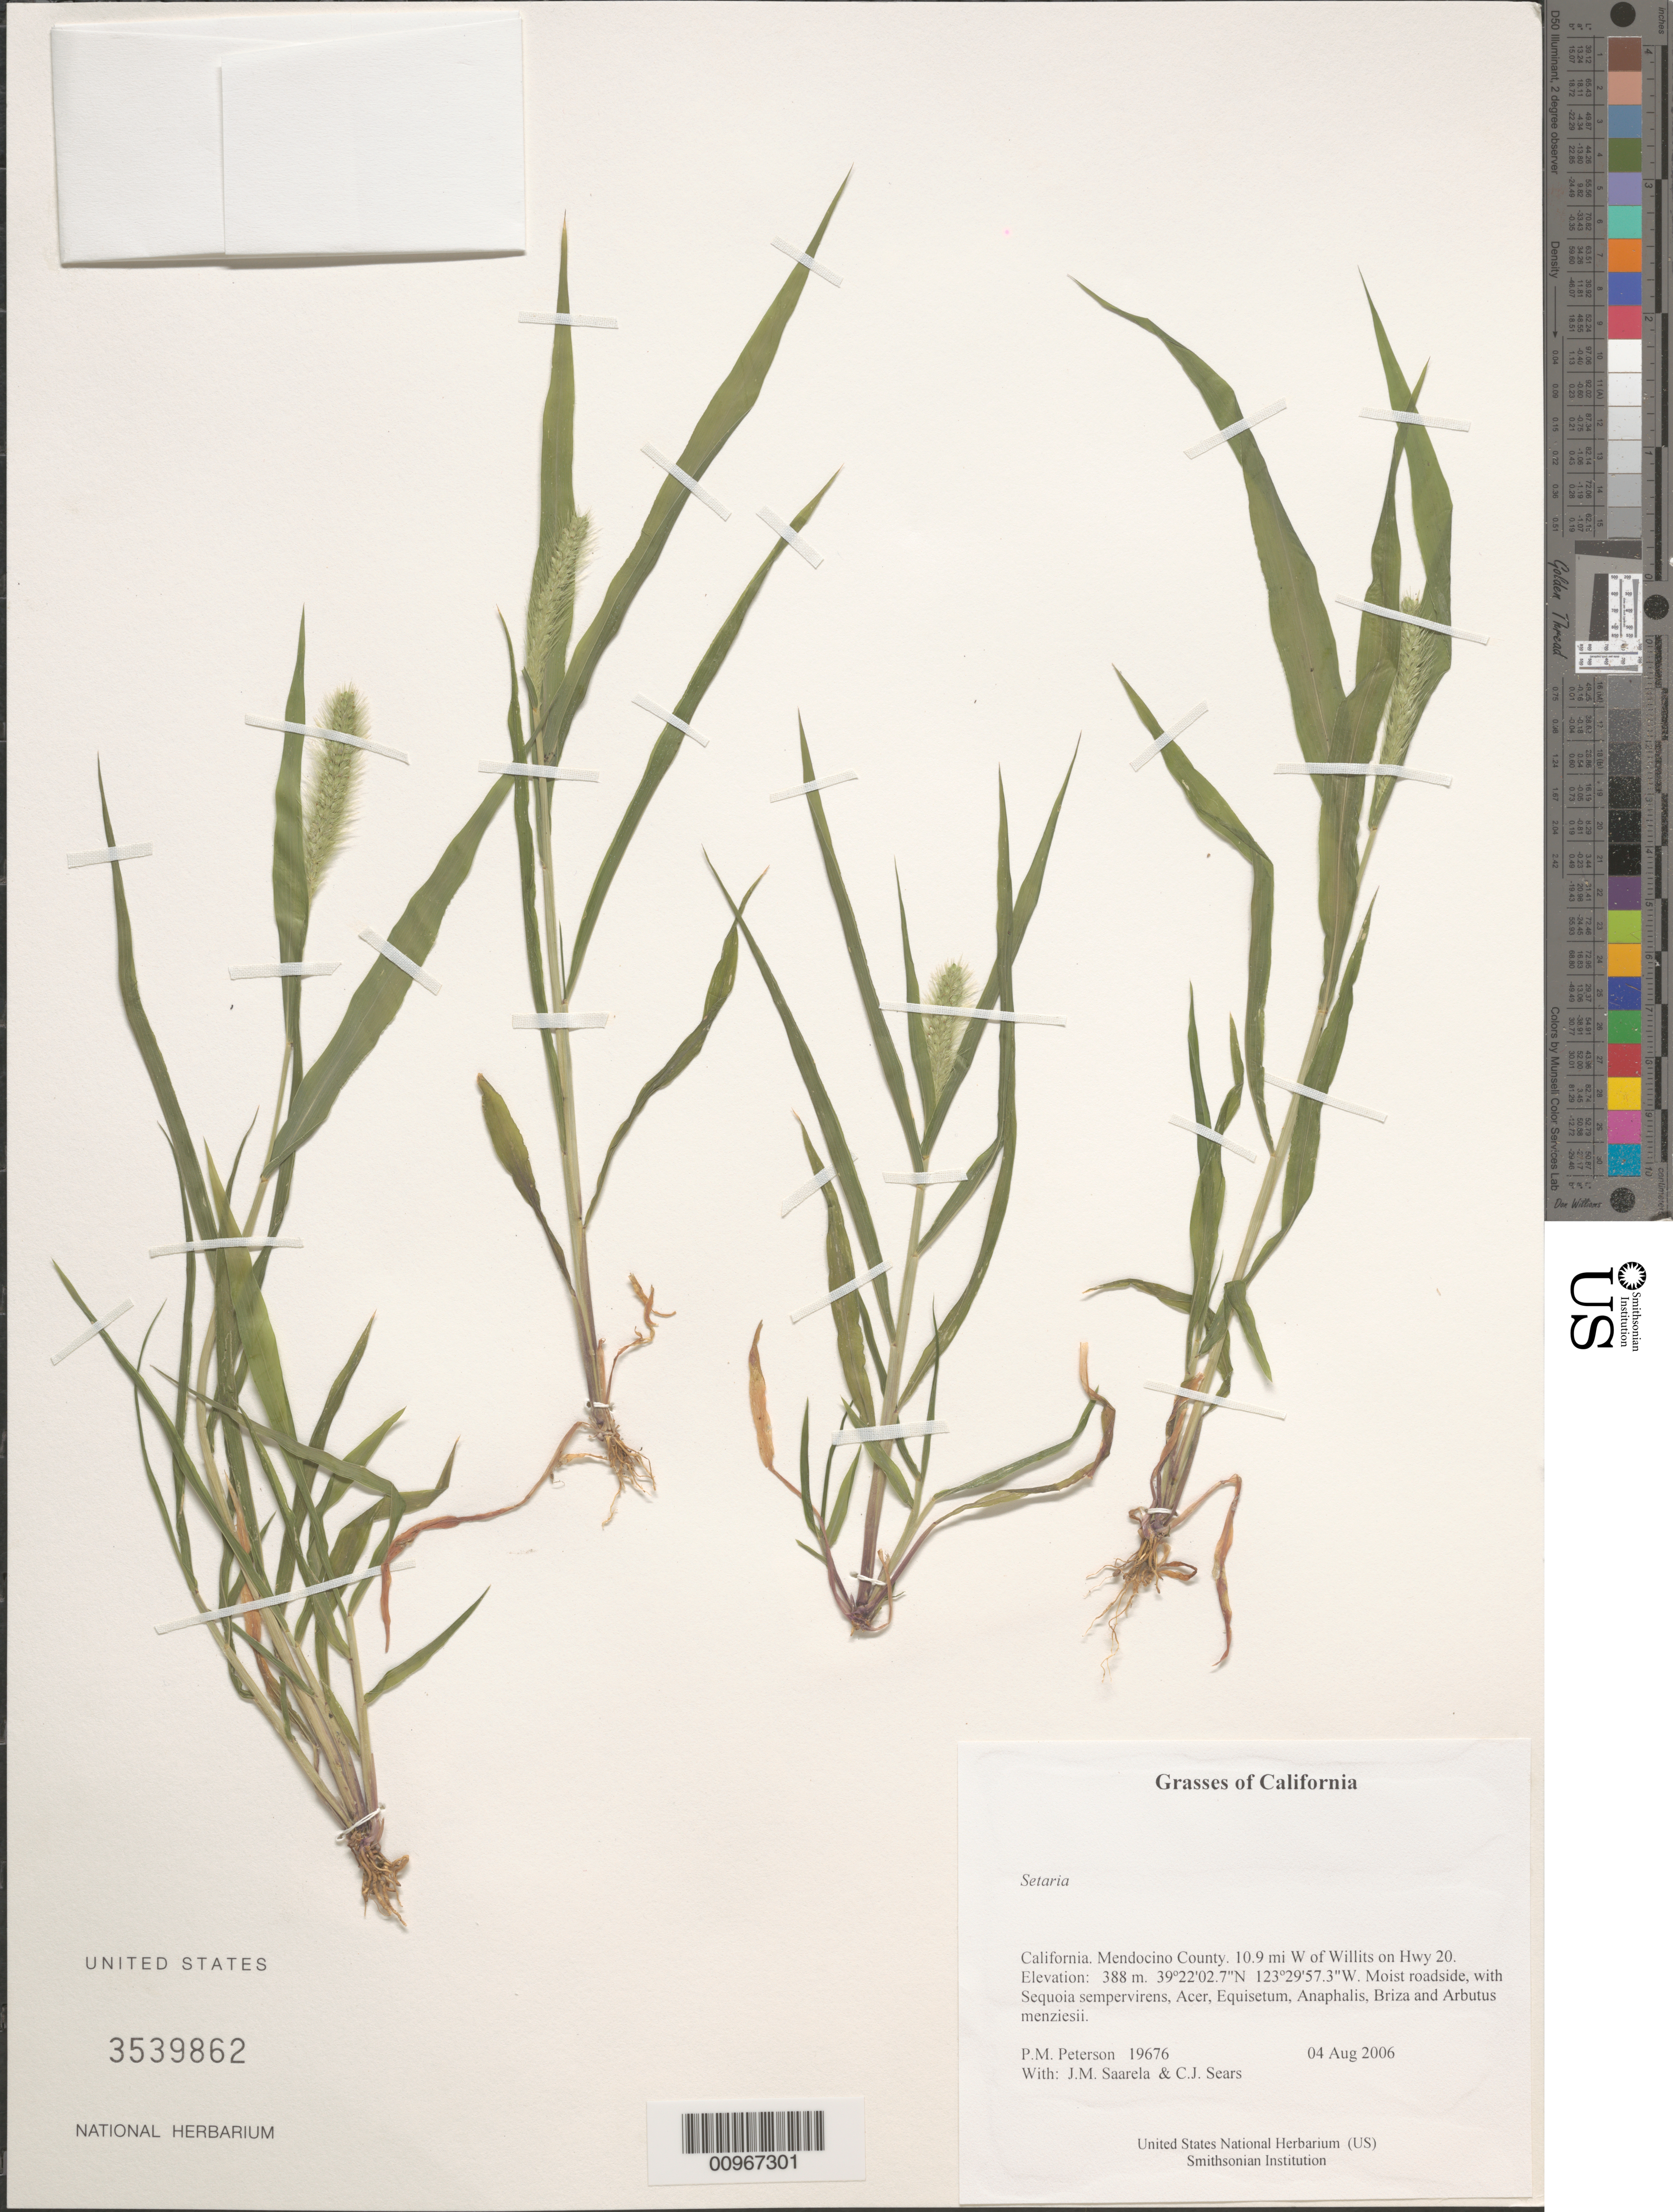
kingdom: Plantae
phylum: Tracheophyta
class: Liliopsida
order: Poales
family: Poaceae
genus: Setaria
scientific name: Setaria sp.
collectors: P. M. Peterson, J. Saarela & C. Sears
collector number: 19676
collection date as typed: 04 Aug 2006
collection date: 2006-08-04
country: United States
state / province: California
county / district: Mendocino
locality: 10.9 mi W of Willits on Hwy 20.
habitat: Moist roadside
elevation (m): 388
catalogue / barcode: US 3539862